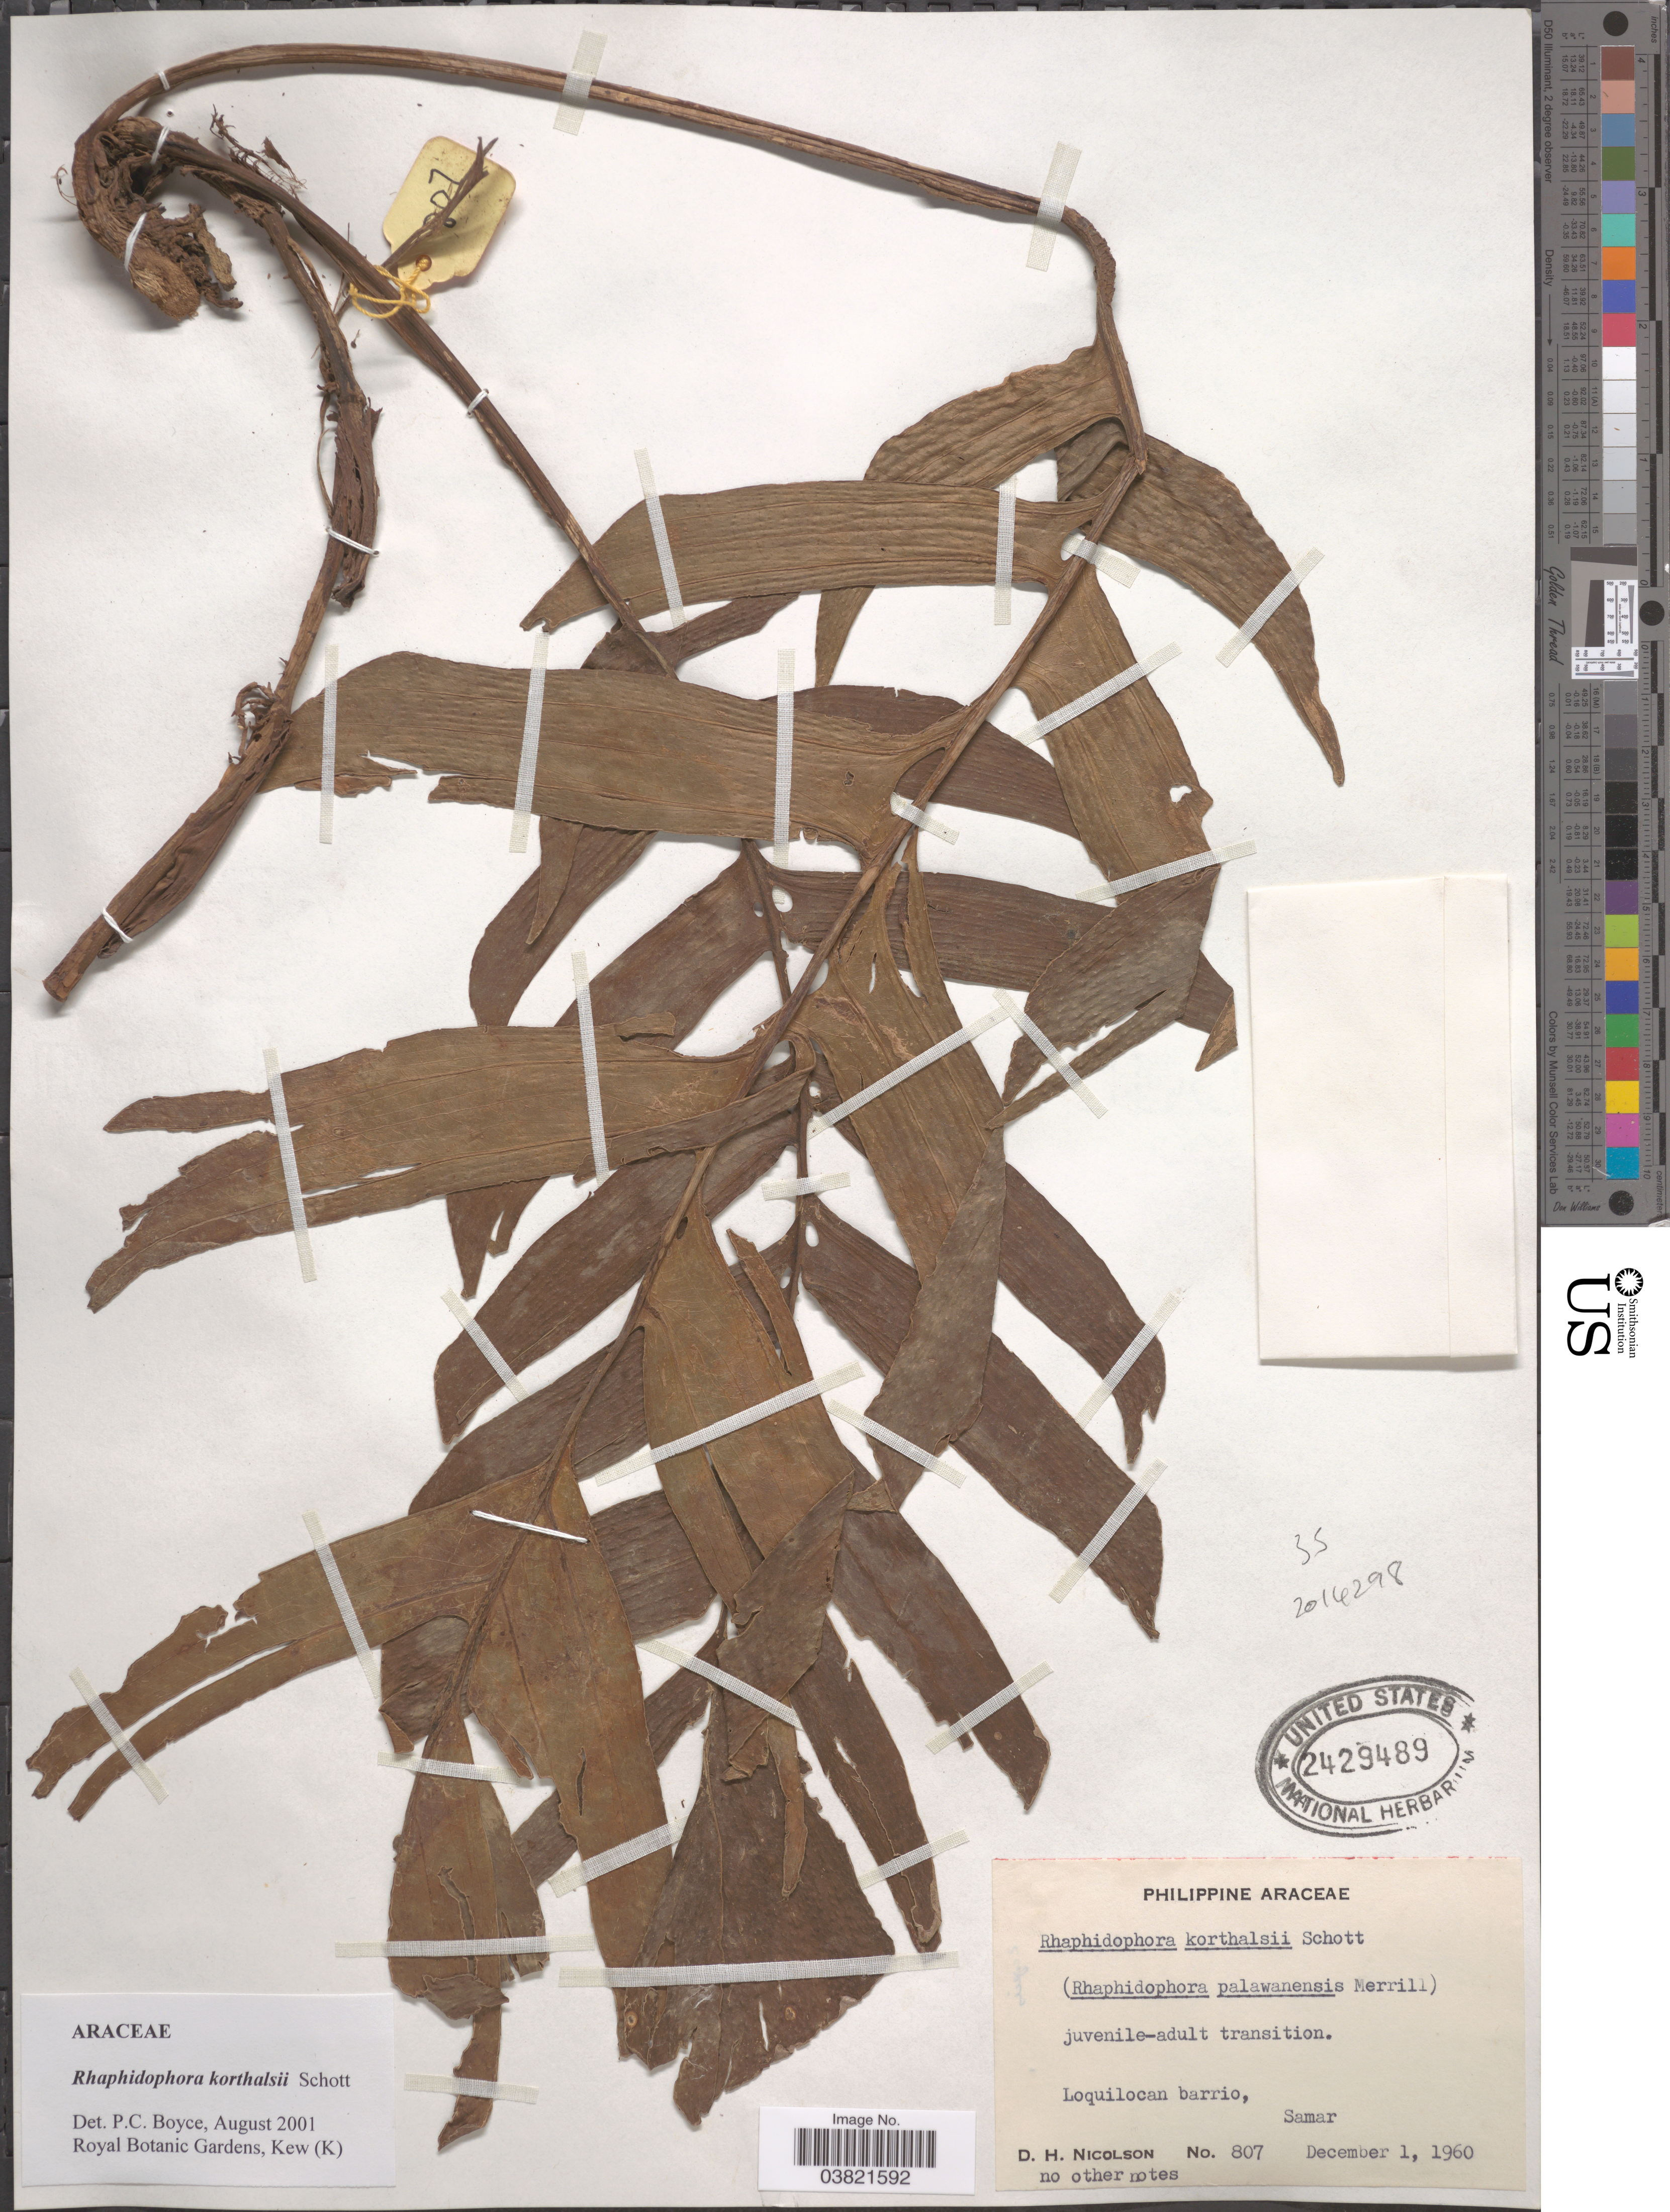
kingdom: Plantae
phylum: Tracheophyta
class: Liliopsida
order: Alismatales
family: Araceae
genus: Rhaphidophora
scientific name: Rhaphidophora korthalsii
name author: Schott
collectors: D. H. Nicolson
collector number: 807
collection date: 1960-12-01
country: Philippines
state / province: Eastern Visayas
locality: Loquilocan barrio, Samar.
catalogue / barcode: US 2429489